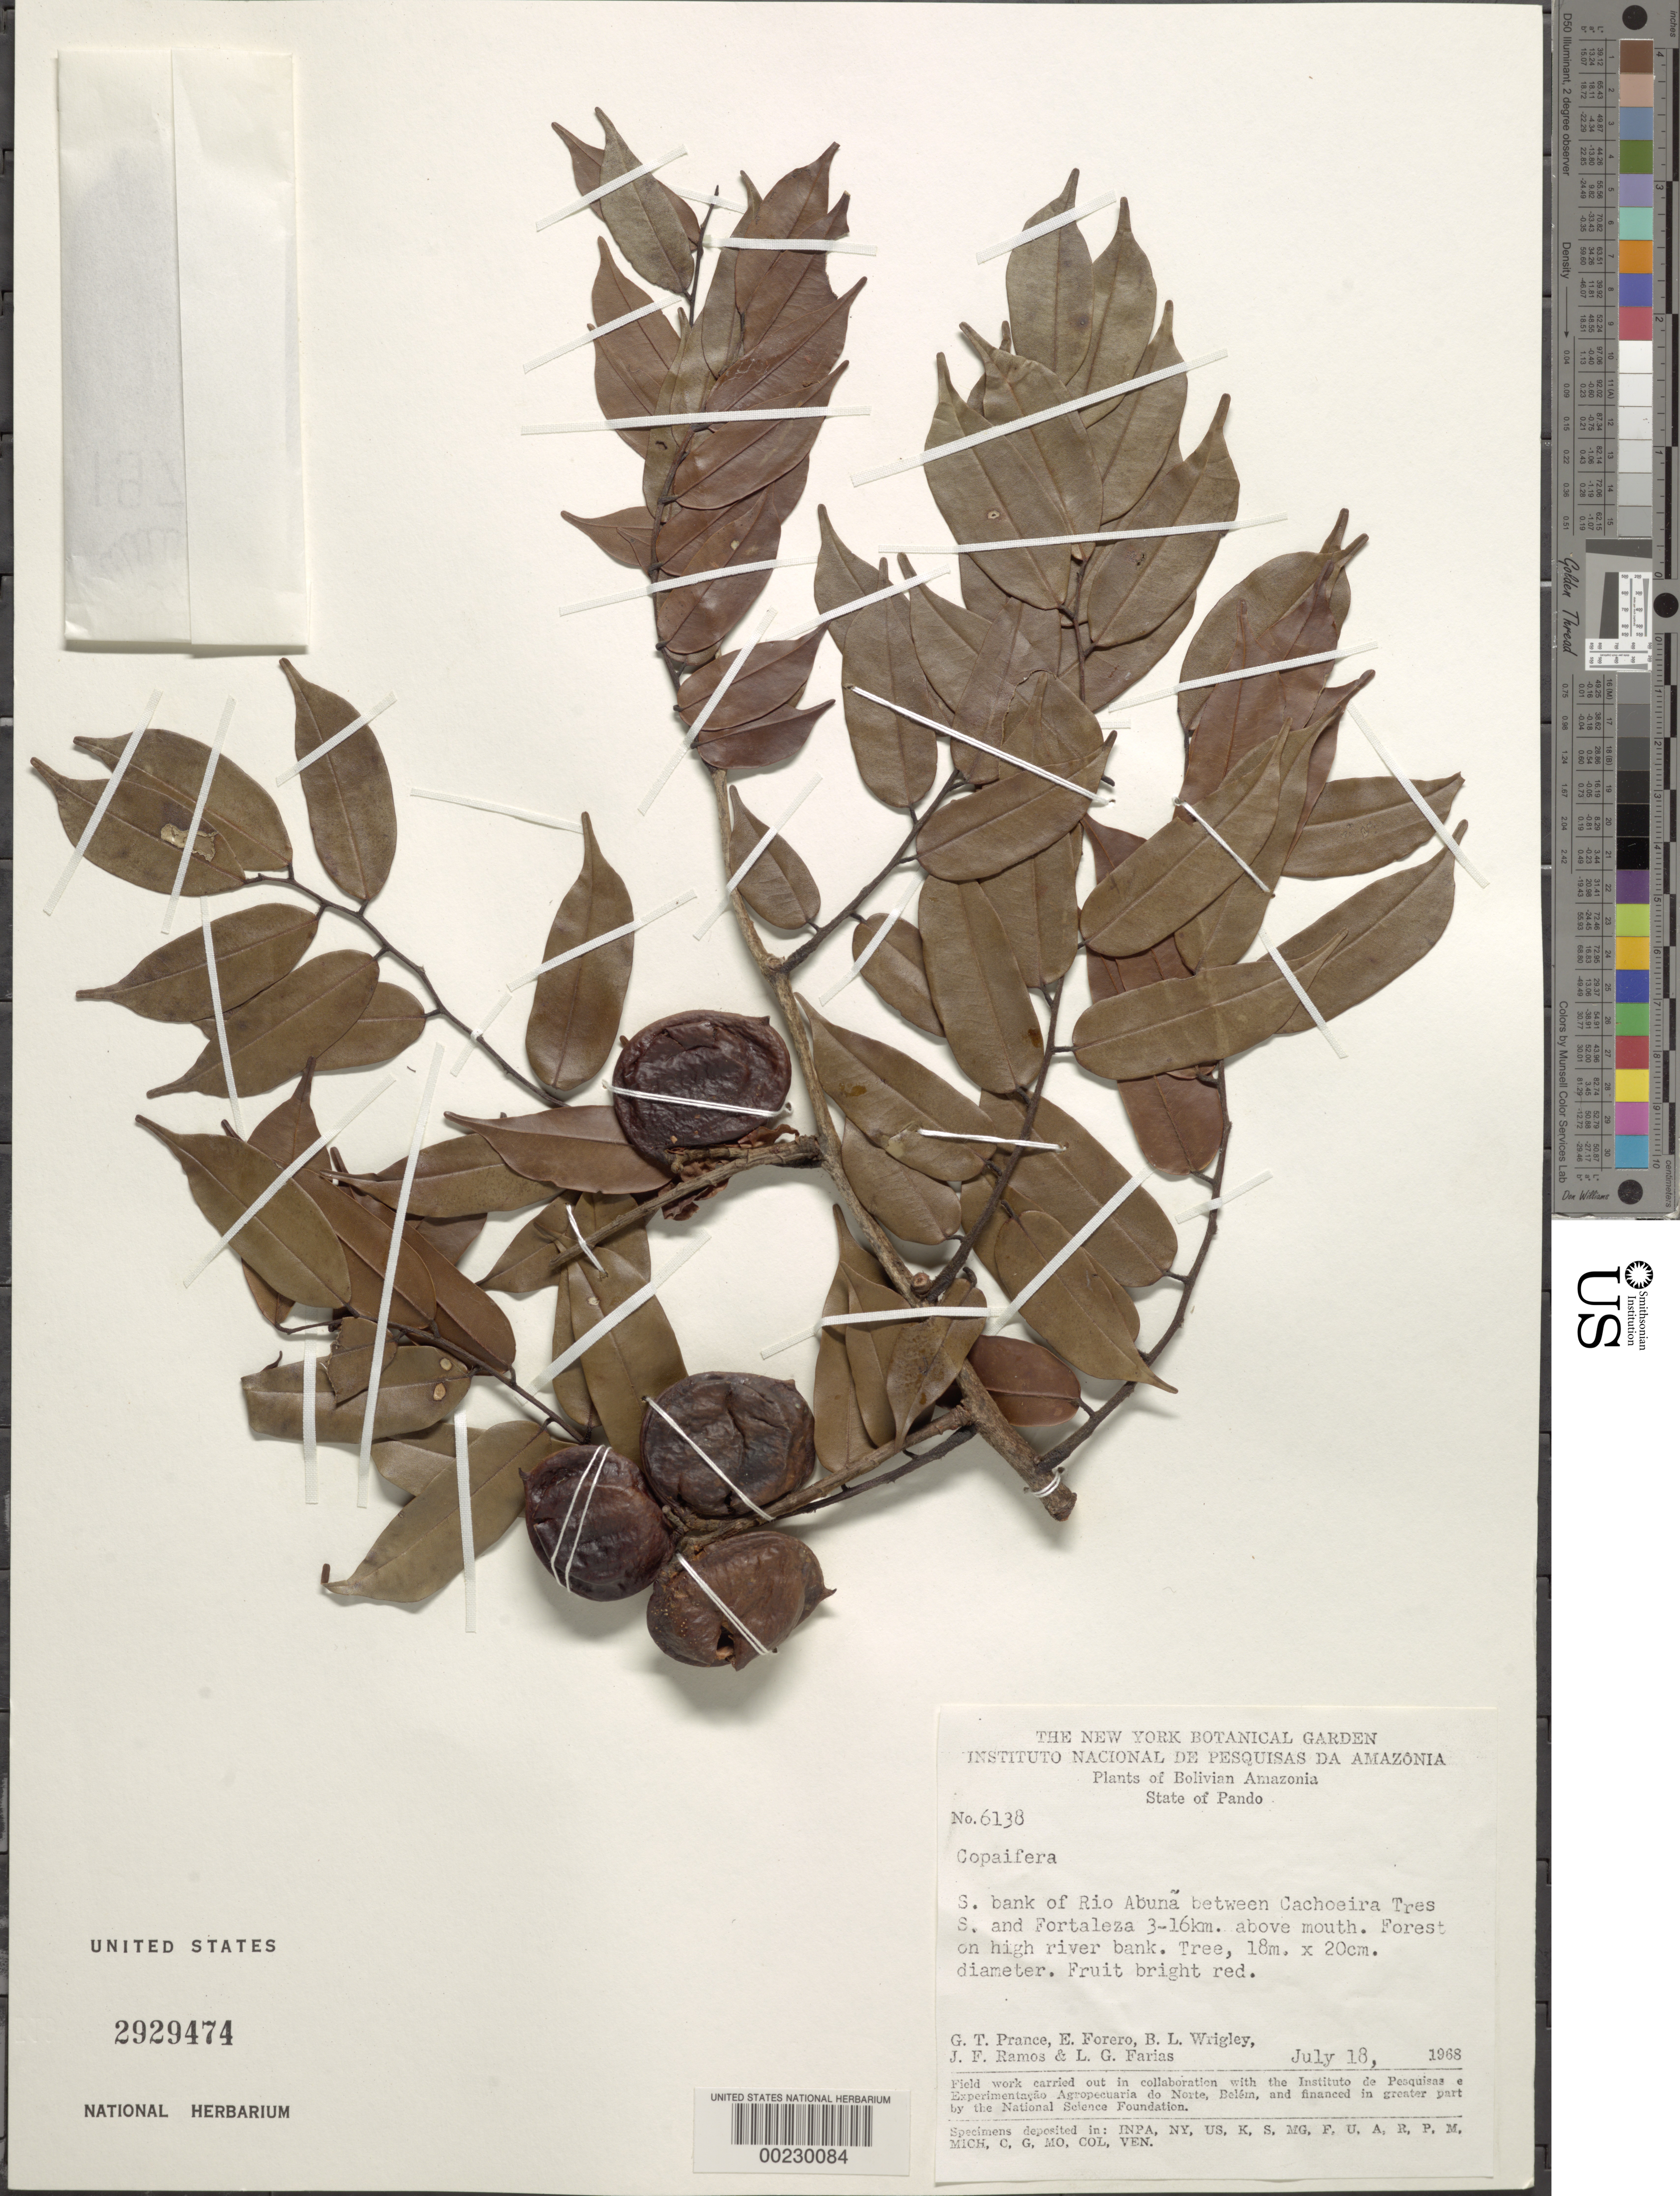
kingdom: Plantae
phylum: Tracheophyta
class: Magnoliopsida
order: Fabales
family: Fabaceae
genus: Copaifera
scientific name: Copaifera sp.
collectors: G. T. Prance, E. Forero, B. L. Wrigley, J. F. Ramos & L. G. Farias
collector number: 6138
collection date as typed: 18 Jul 1968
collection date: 1968-07-18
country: Bolivia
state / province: Pando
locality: S bank of Rio Abuna between Cachoeira Tres S and Fortaleza, 3-16 km above mouth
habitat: Forest on high river bank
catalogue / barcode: US 2929474